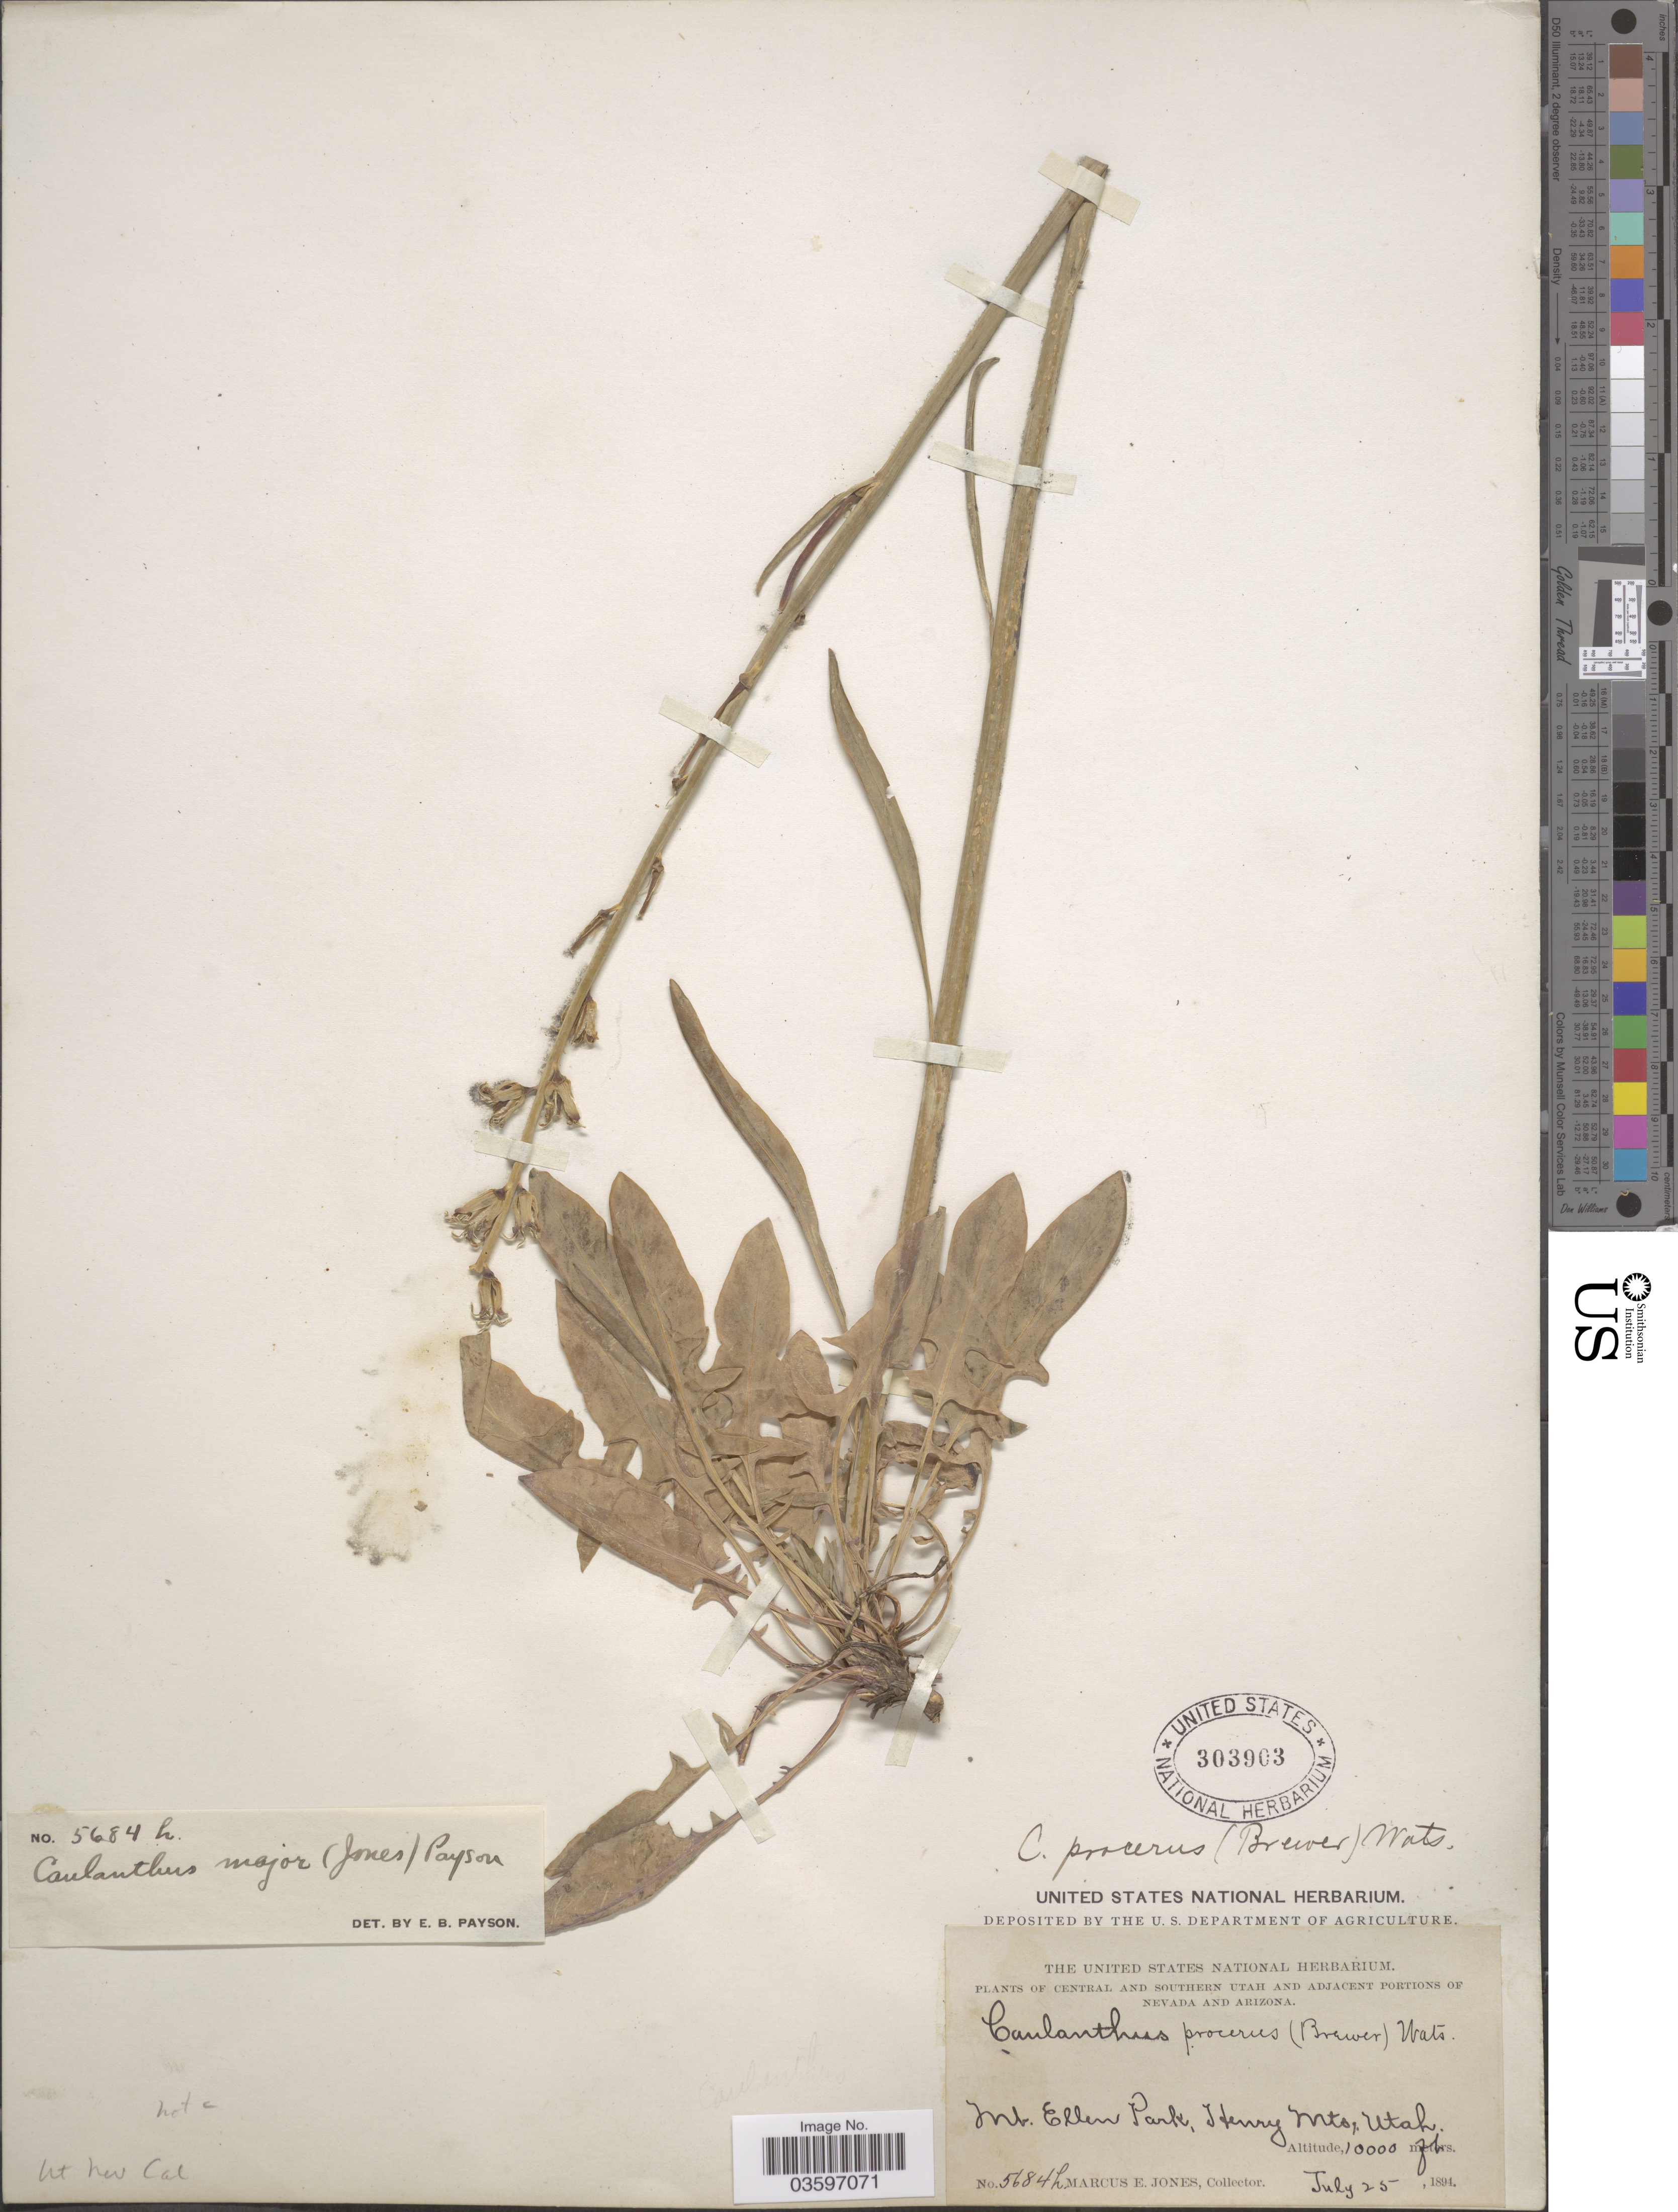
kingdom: Plantae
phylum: Tracheophyta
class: Magnoliopsida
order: Brassicales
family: Brassicaceae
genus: Caulanthus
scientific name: Caulanthus major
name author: (M.E. Jones) Payson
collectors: M. E. Jones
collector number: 5684L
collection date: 1894-07-25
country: United States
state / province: Utah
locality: Central and Southern Utah. Mt. Ellen Park, Henry Mts.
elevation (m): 305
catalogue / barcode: US 303903